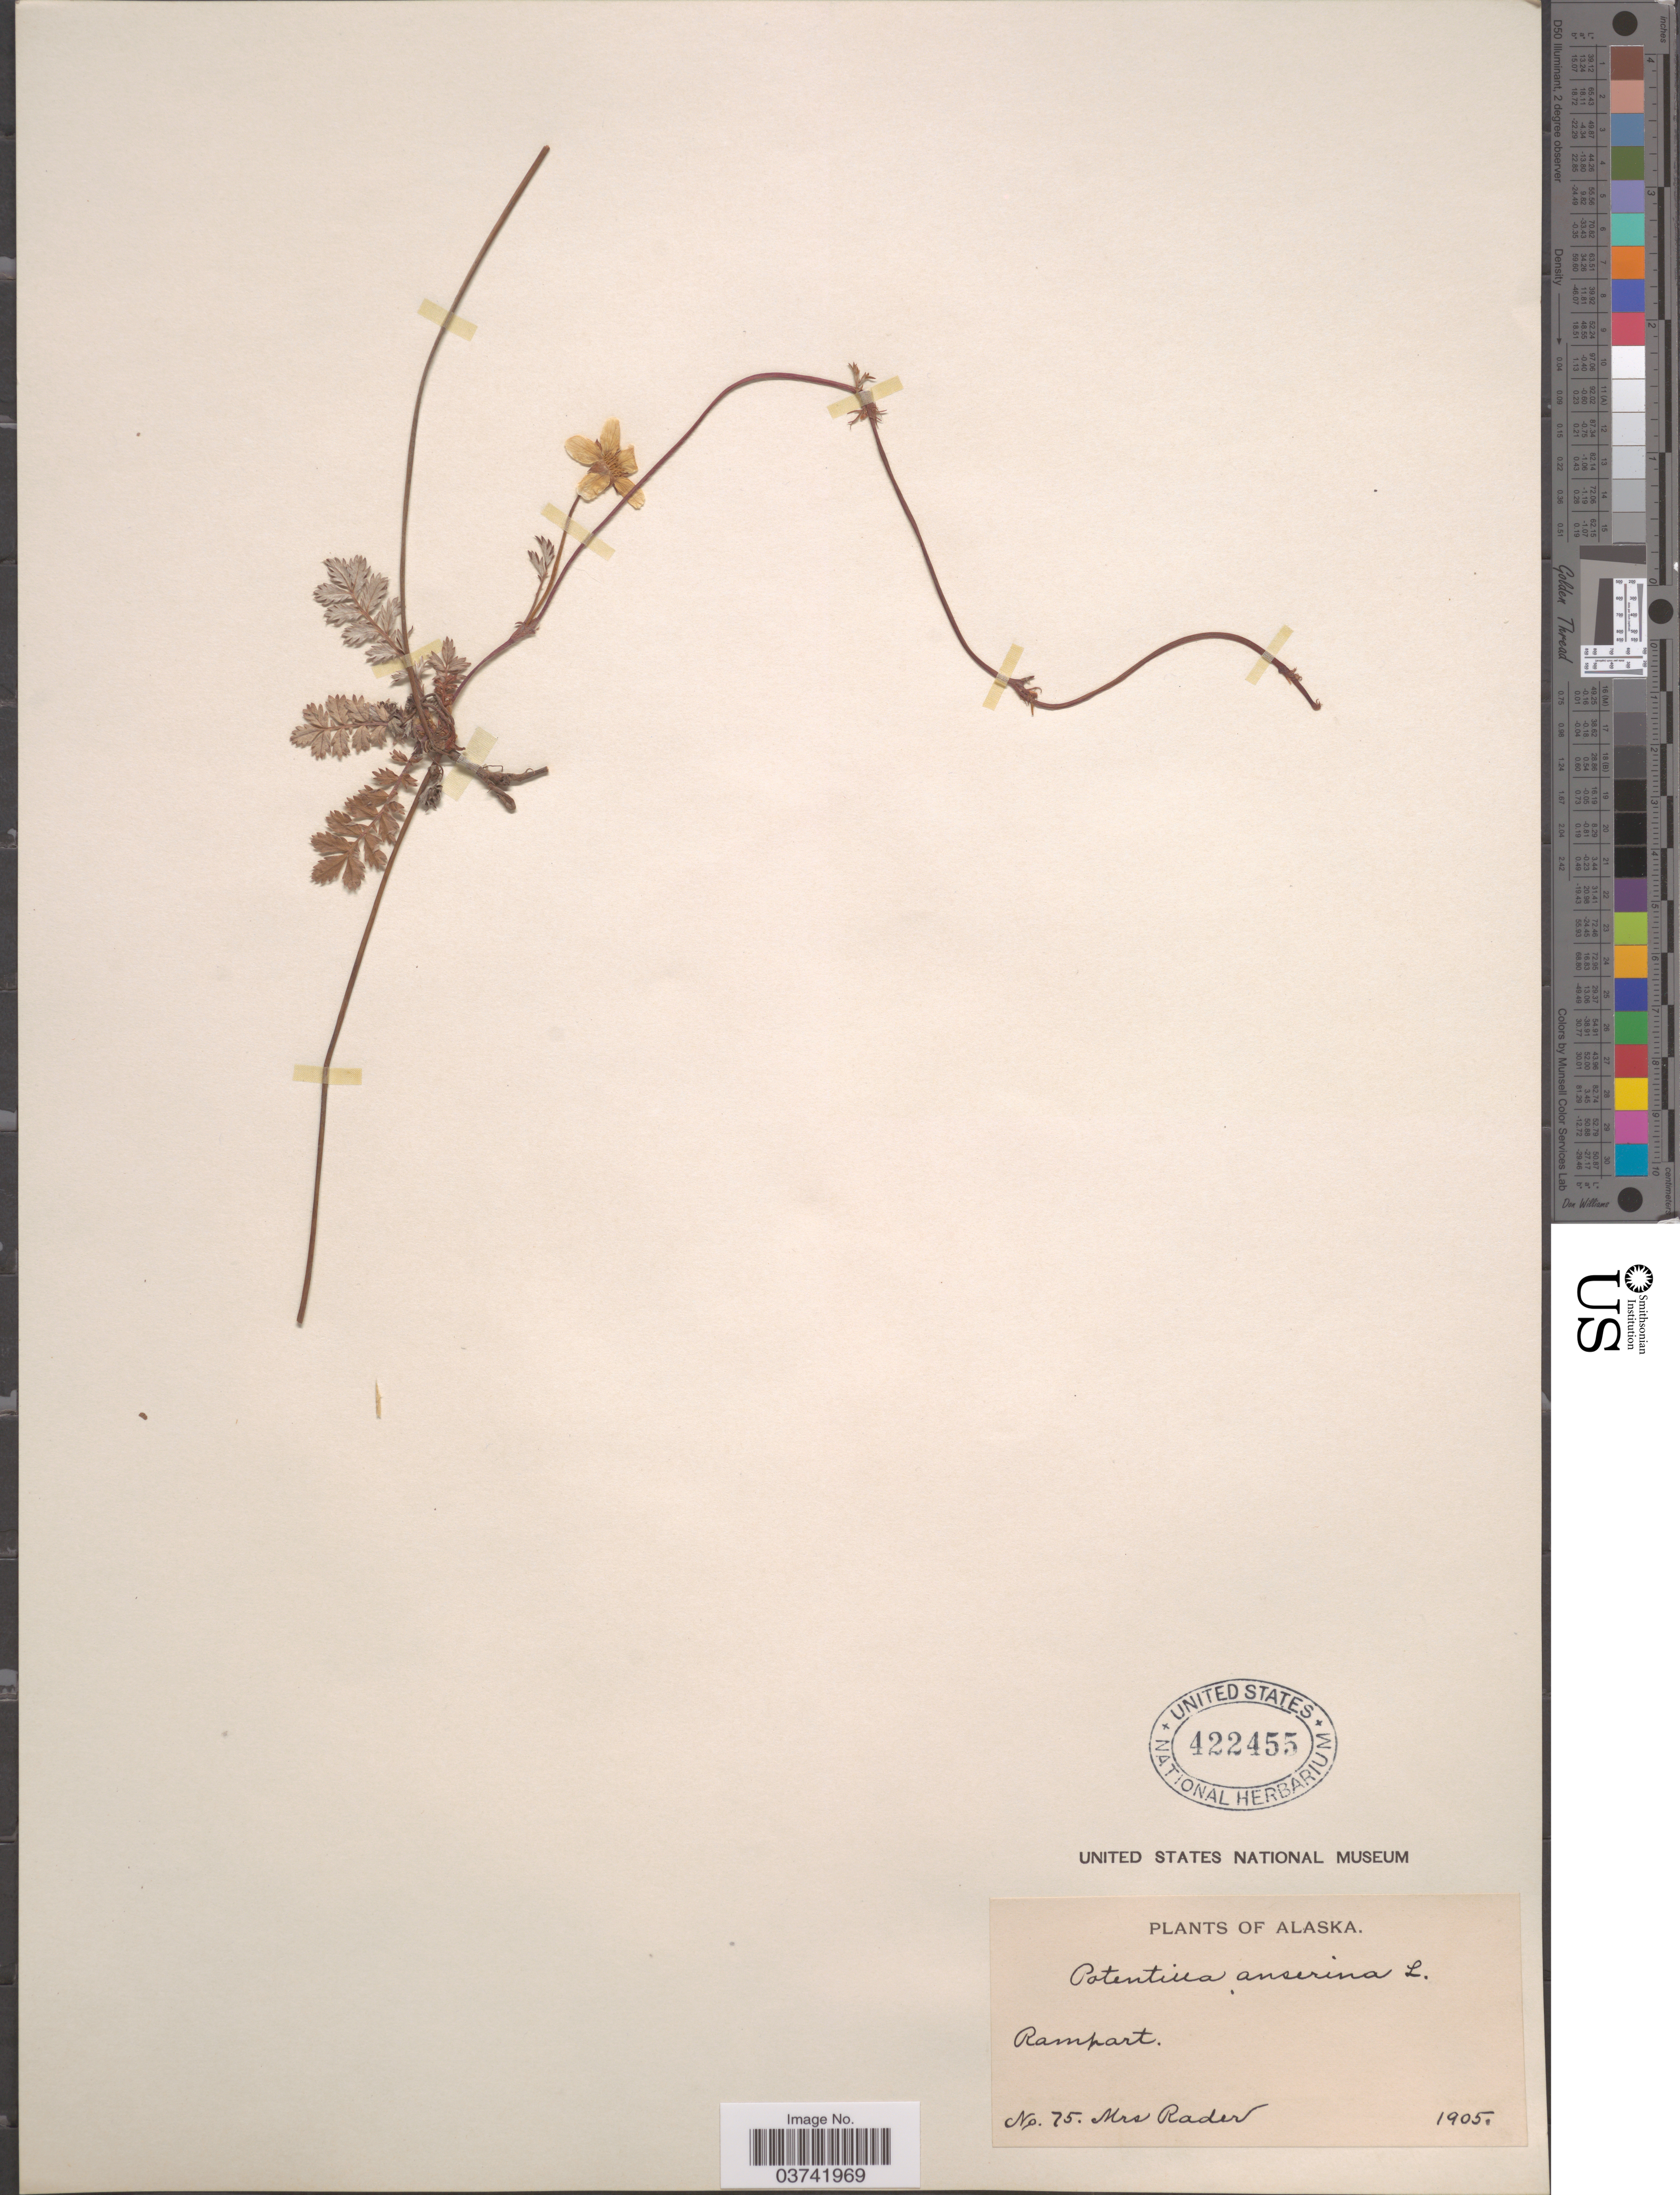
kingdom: Plantae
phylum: Tracheophyta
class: Magnoliopsida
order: Rosales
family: Rosaceae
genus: Potentilla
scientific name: Potentilla yukonensis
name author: Hultén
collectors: Mrs. Rader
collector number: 75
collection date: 1905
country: United States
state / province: Alaska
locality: Rampart.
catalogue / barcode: US 422455